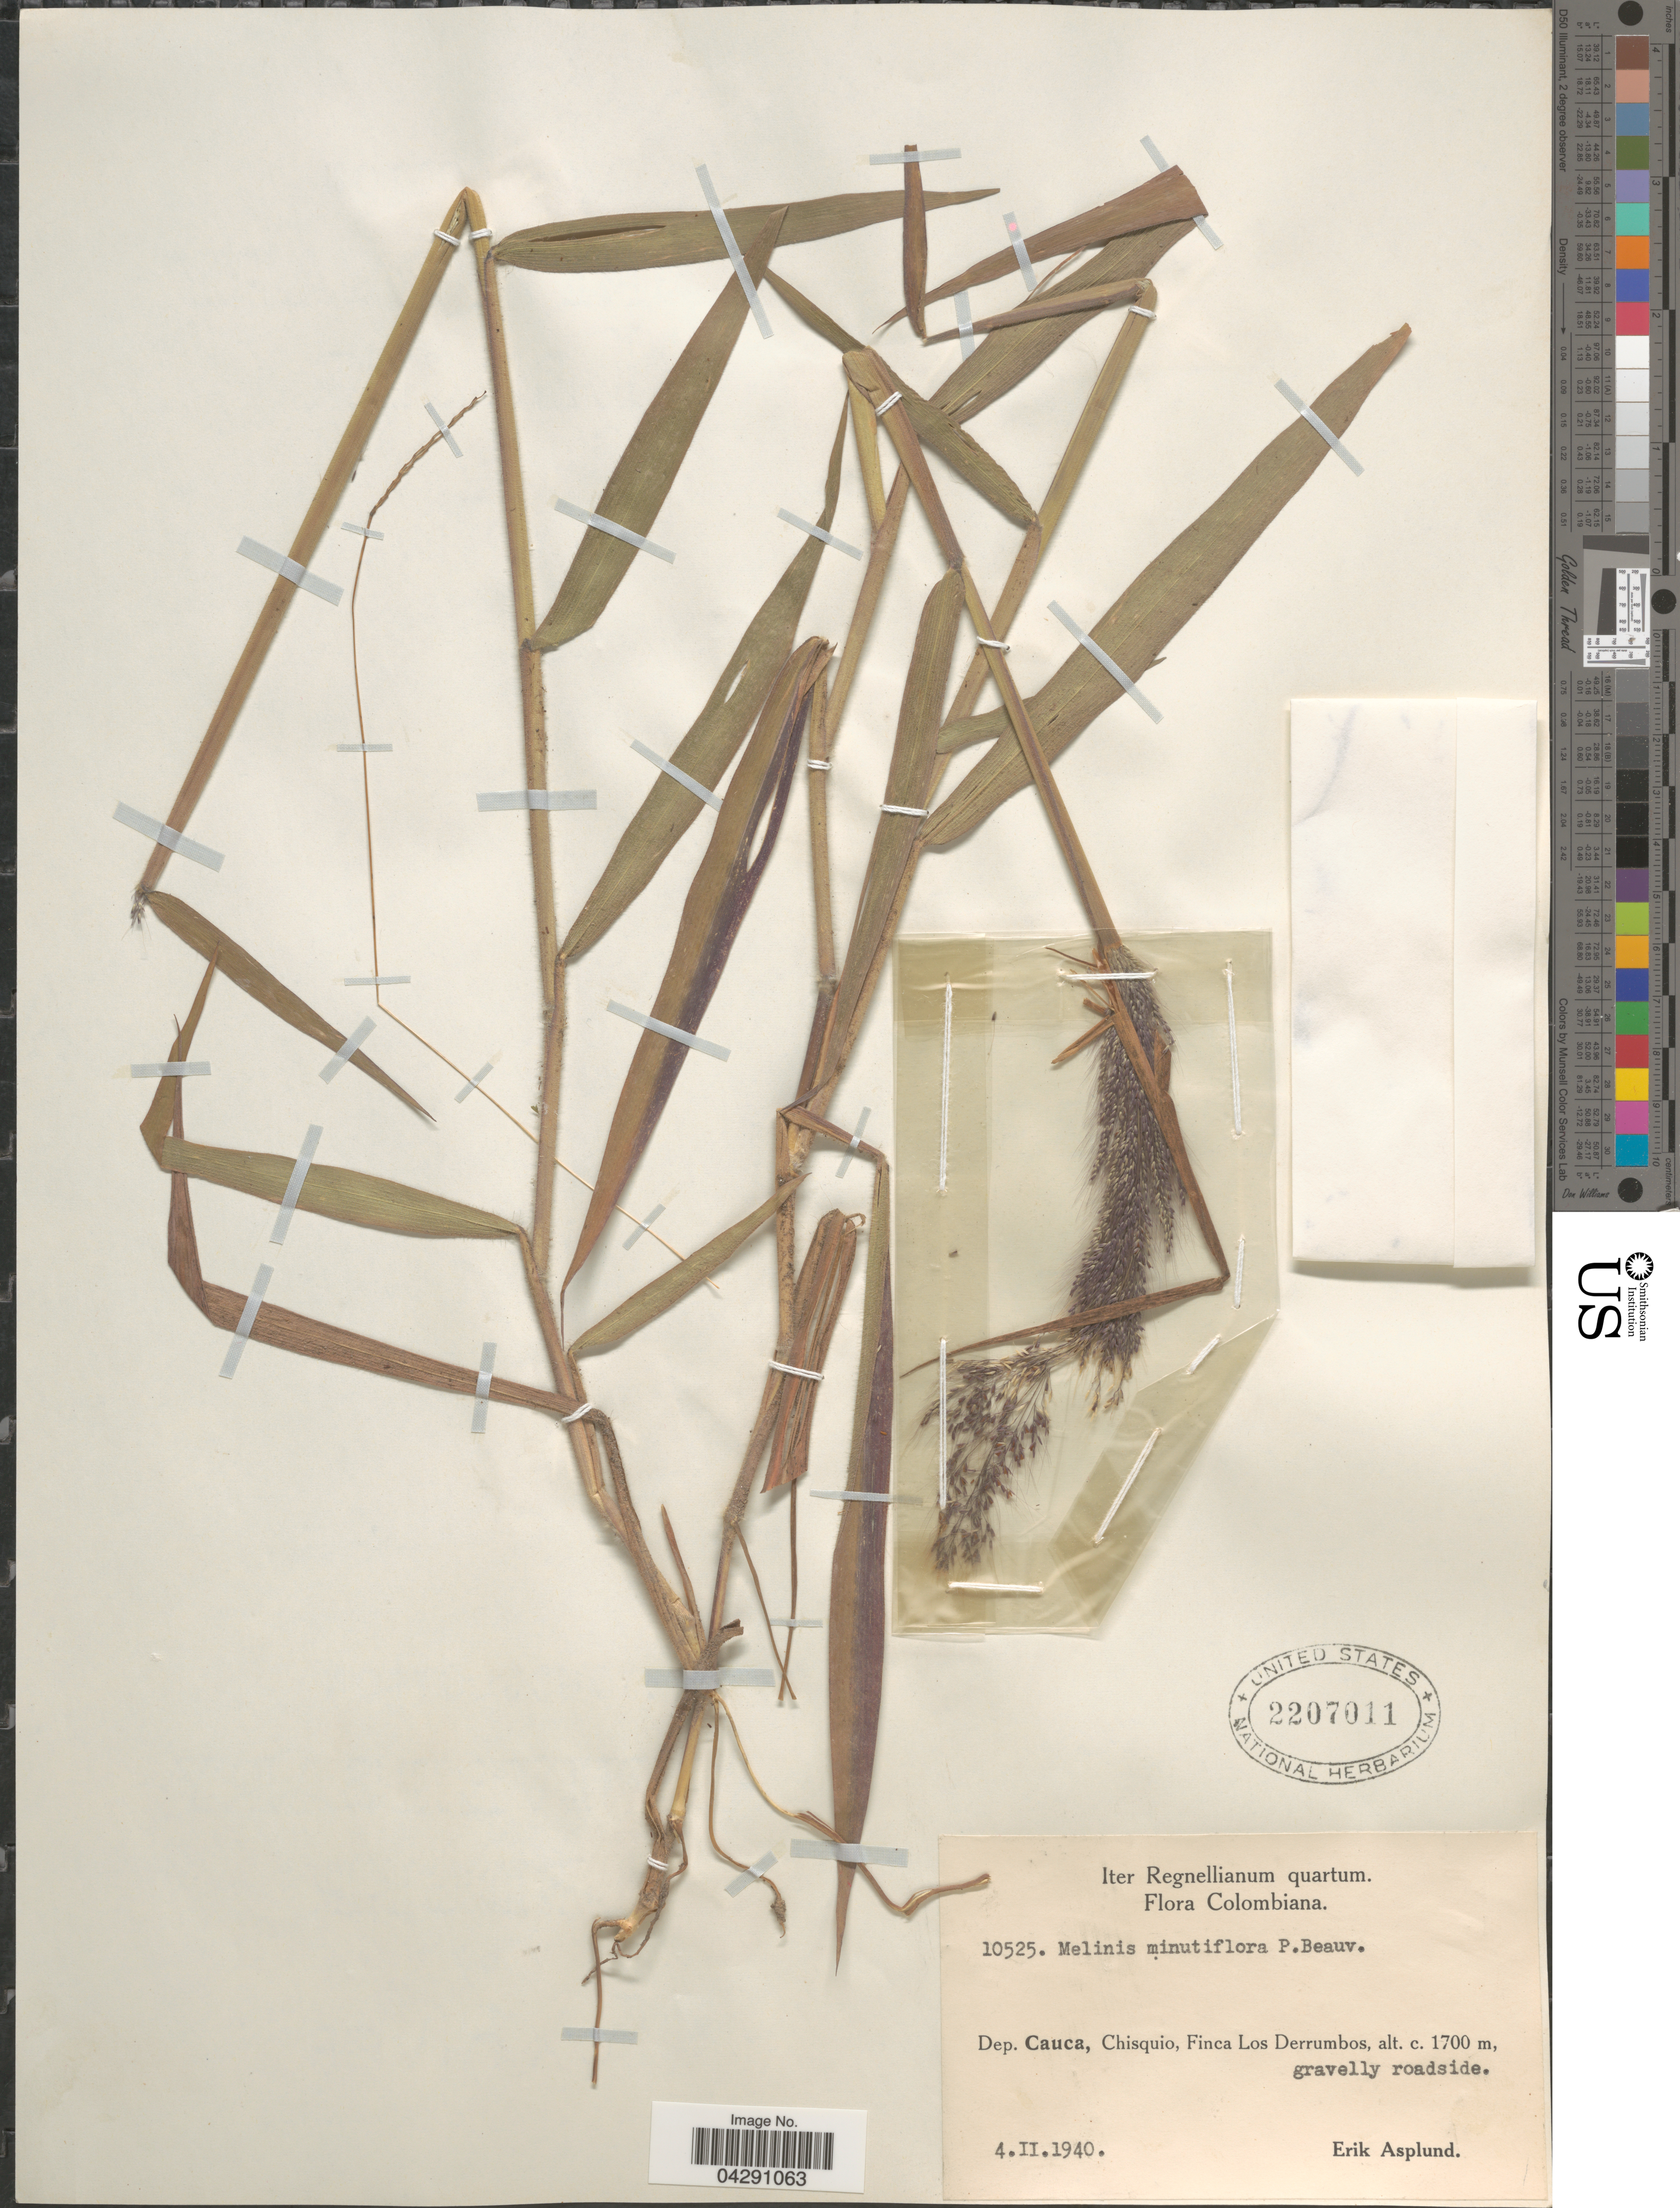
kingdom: Plantae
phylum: Tracheophyta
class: Liliopsida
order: Poales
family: Poaceae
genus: Melinis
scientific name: Melinis minutiflora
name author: P. Beauv.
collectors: E. Asplund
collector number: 10525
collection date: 1940-02-04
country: Colombia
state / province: Cauca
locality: Iter Regnellianum quartum. Dep. Cauca, Chisquio, Finca Los Derrumbos.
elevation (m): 1700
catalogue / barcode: US 2207011